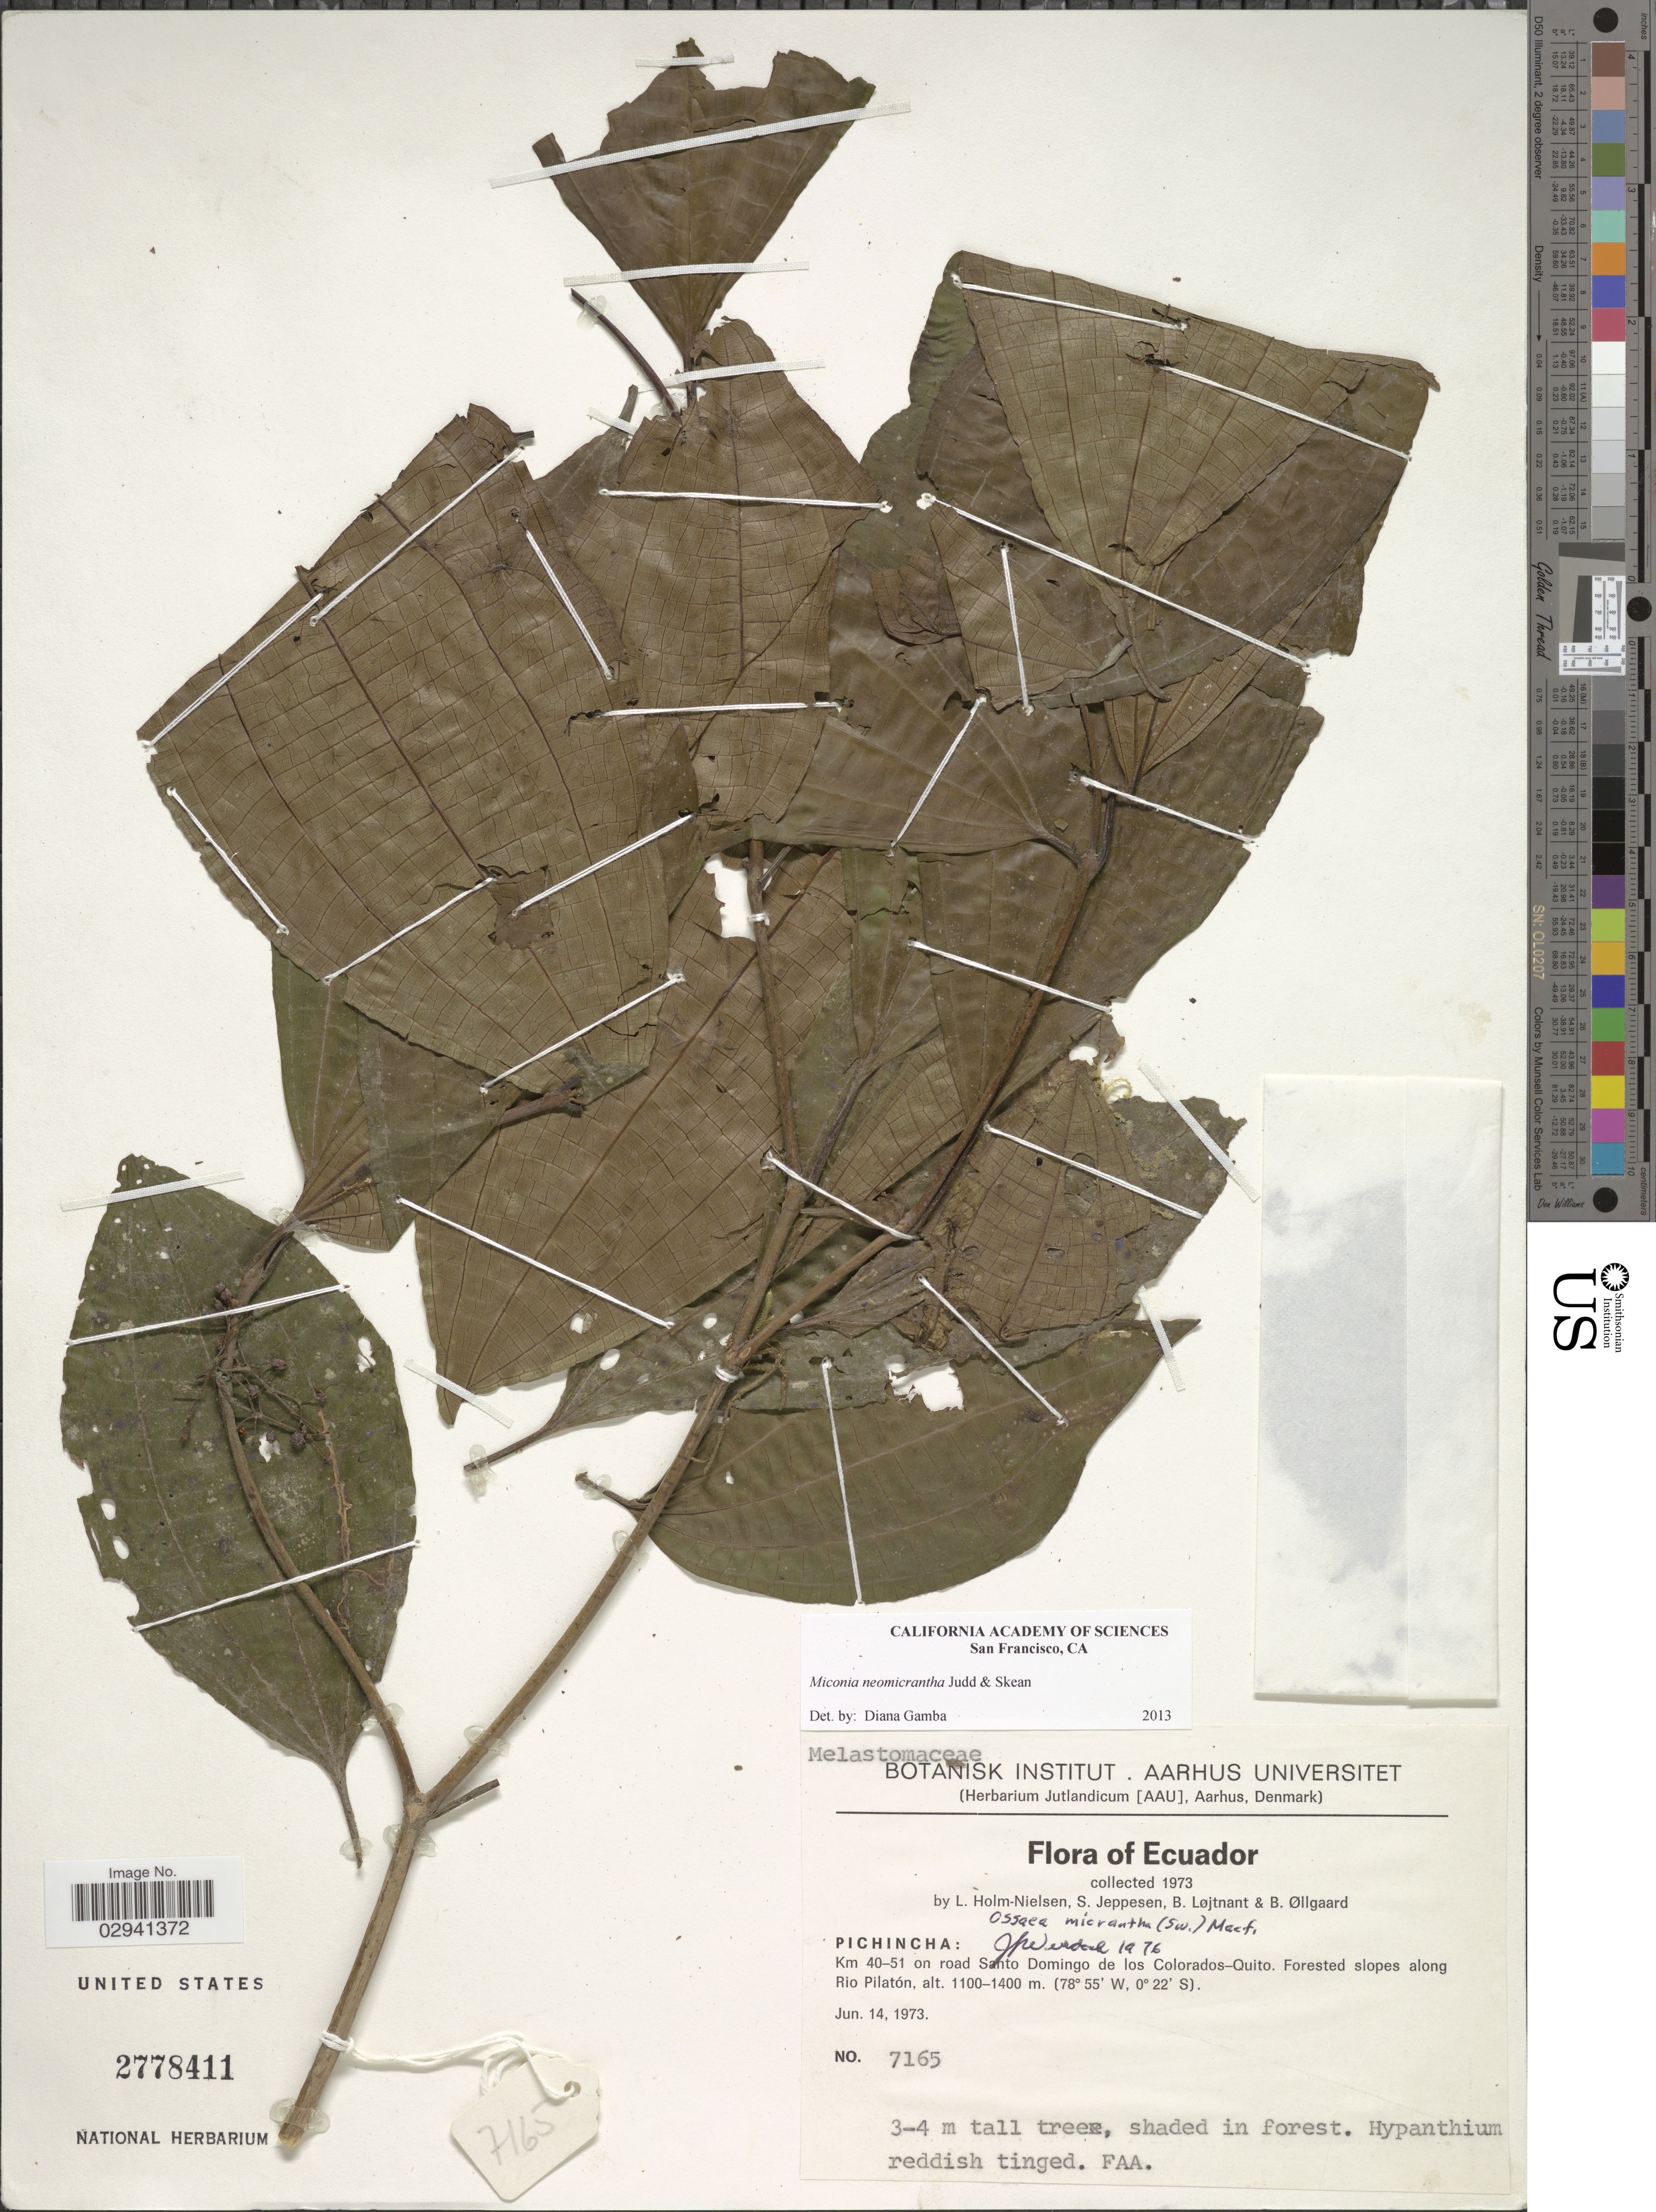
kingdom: Plantae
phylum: Tracheophyta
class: Magnoliopsida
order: Myrtales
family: Melastomataceae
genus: Miconia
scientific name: Miconia neomicrantha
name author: Judd & Skean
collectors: L. Holm-Nielsen, S. Jeppesen, B. Löjtnant & B. Øllgaard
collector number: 7165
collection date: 1973-06-14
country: Ecuador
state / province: Pichincha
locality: Km 40-51 on road Santo Domingo de los Colorados-Quito, Forested slope along Río Pilatón.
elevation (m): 1100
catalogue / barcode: US 2778411